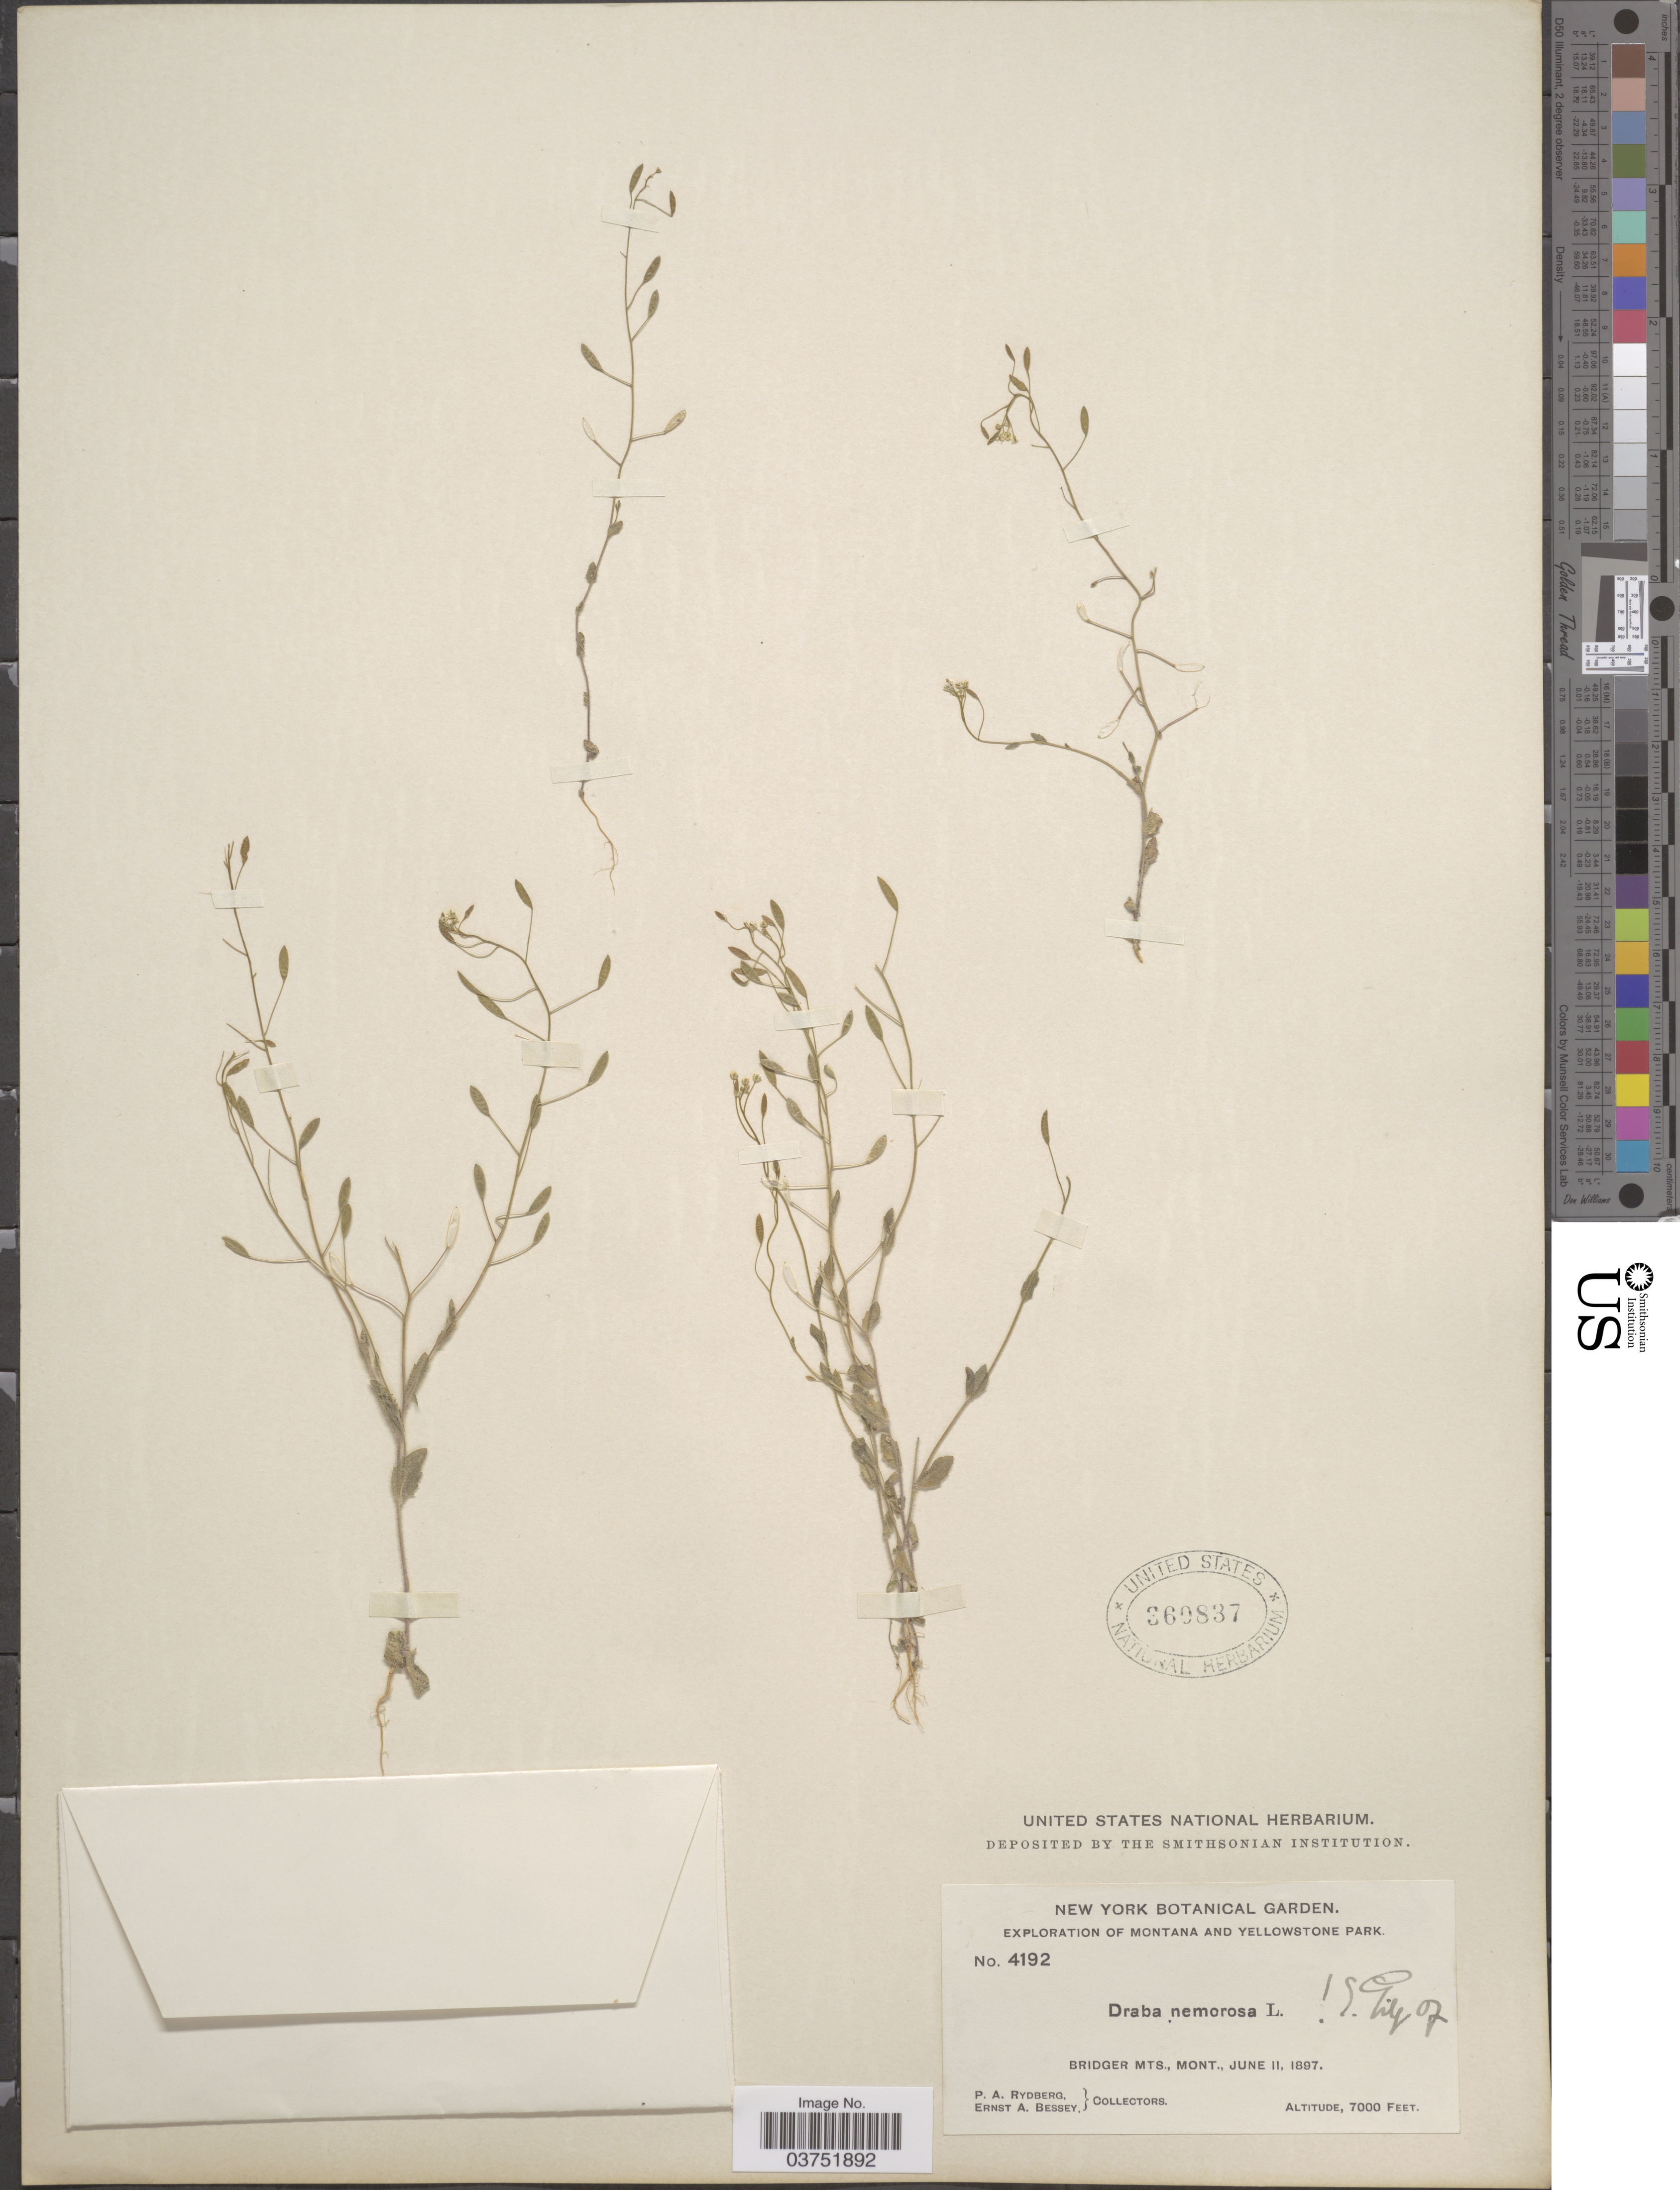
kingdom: Plantae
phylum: Tracheophyta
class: Magnoliopsida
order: Brassicales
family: Brassicaceae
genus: Draba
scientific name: Draba nemorosa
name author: L.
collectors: P. A. Rydberg & E. A. Bessey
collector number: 4192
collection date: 1897-06-11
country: United States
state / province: Montana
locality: Yellowstone Park. Bridger Mts.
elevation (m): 2134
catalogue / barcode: US 360837